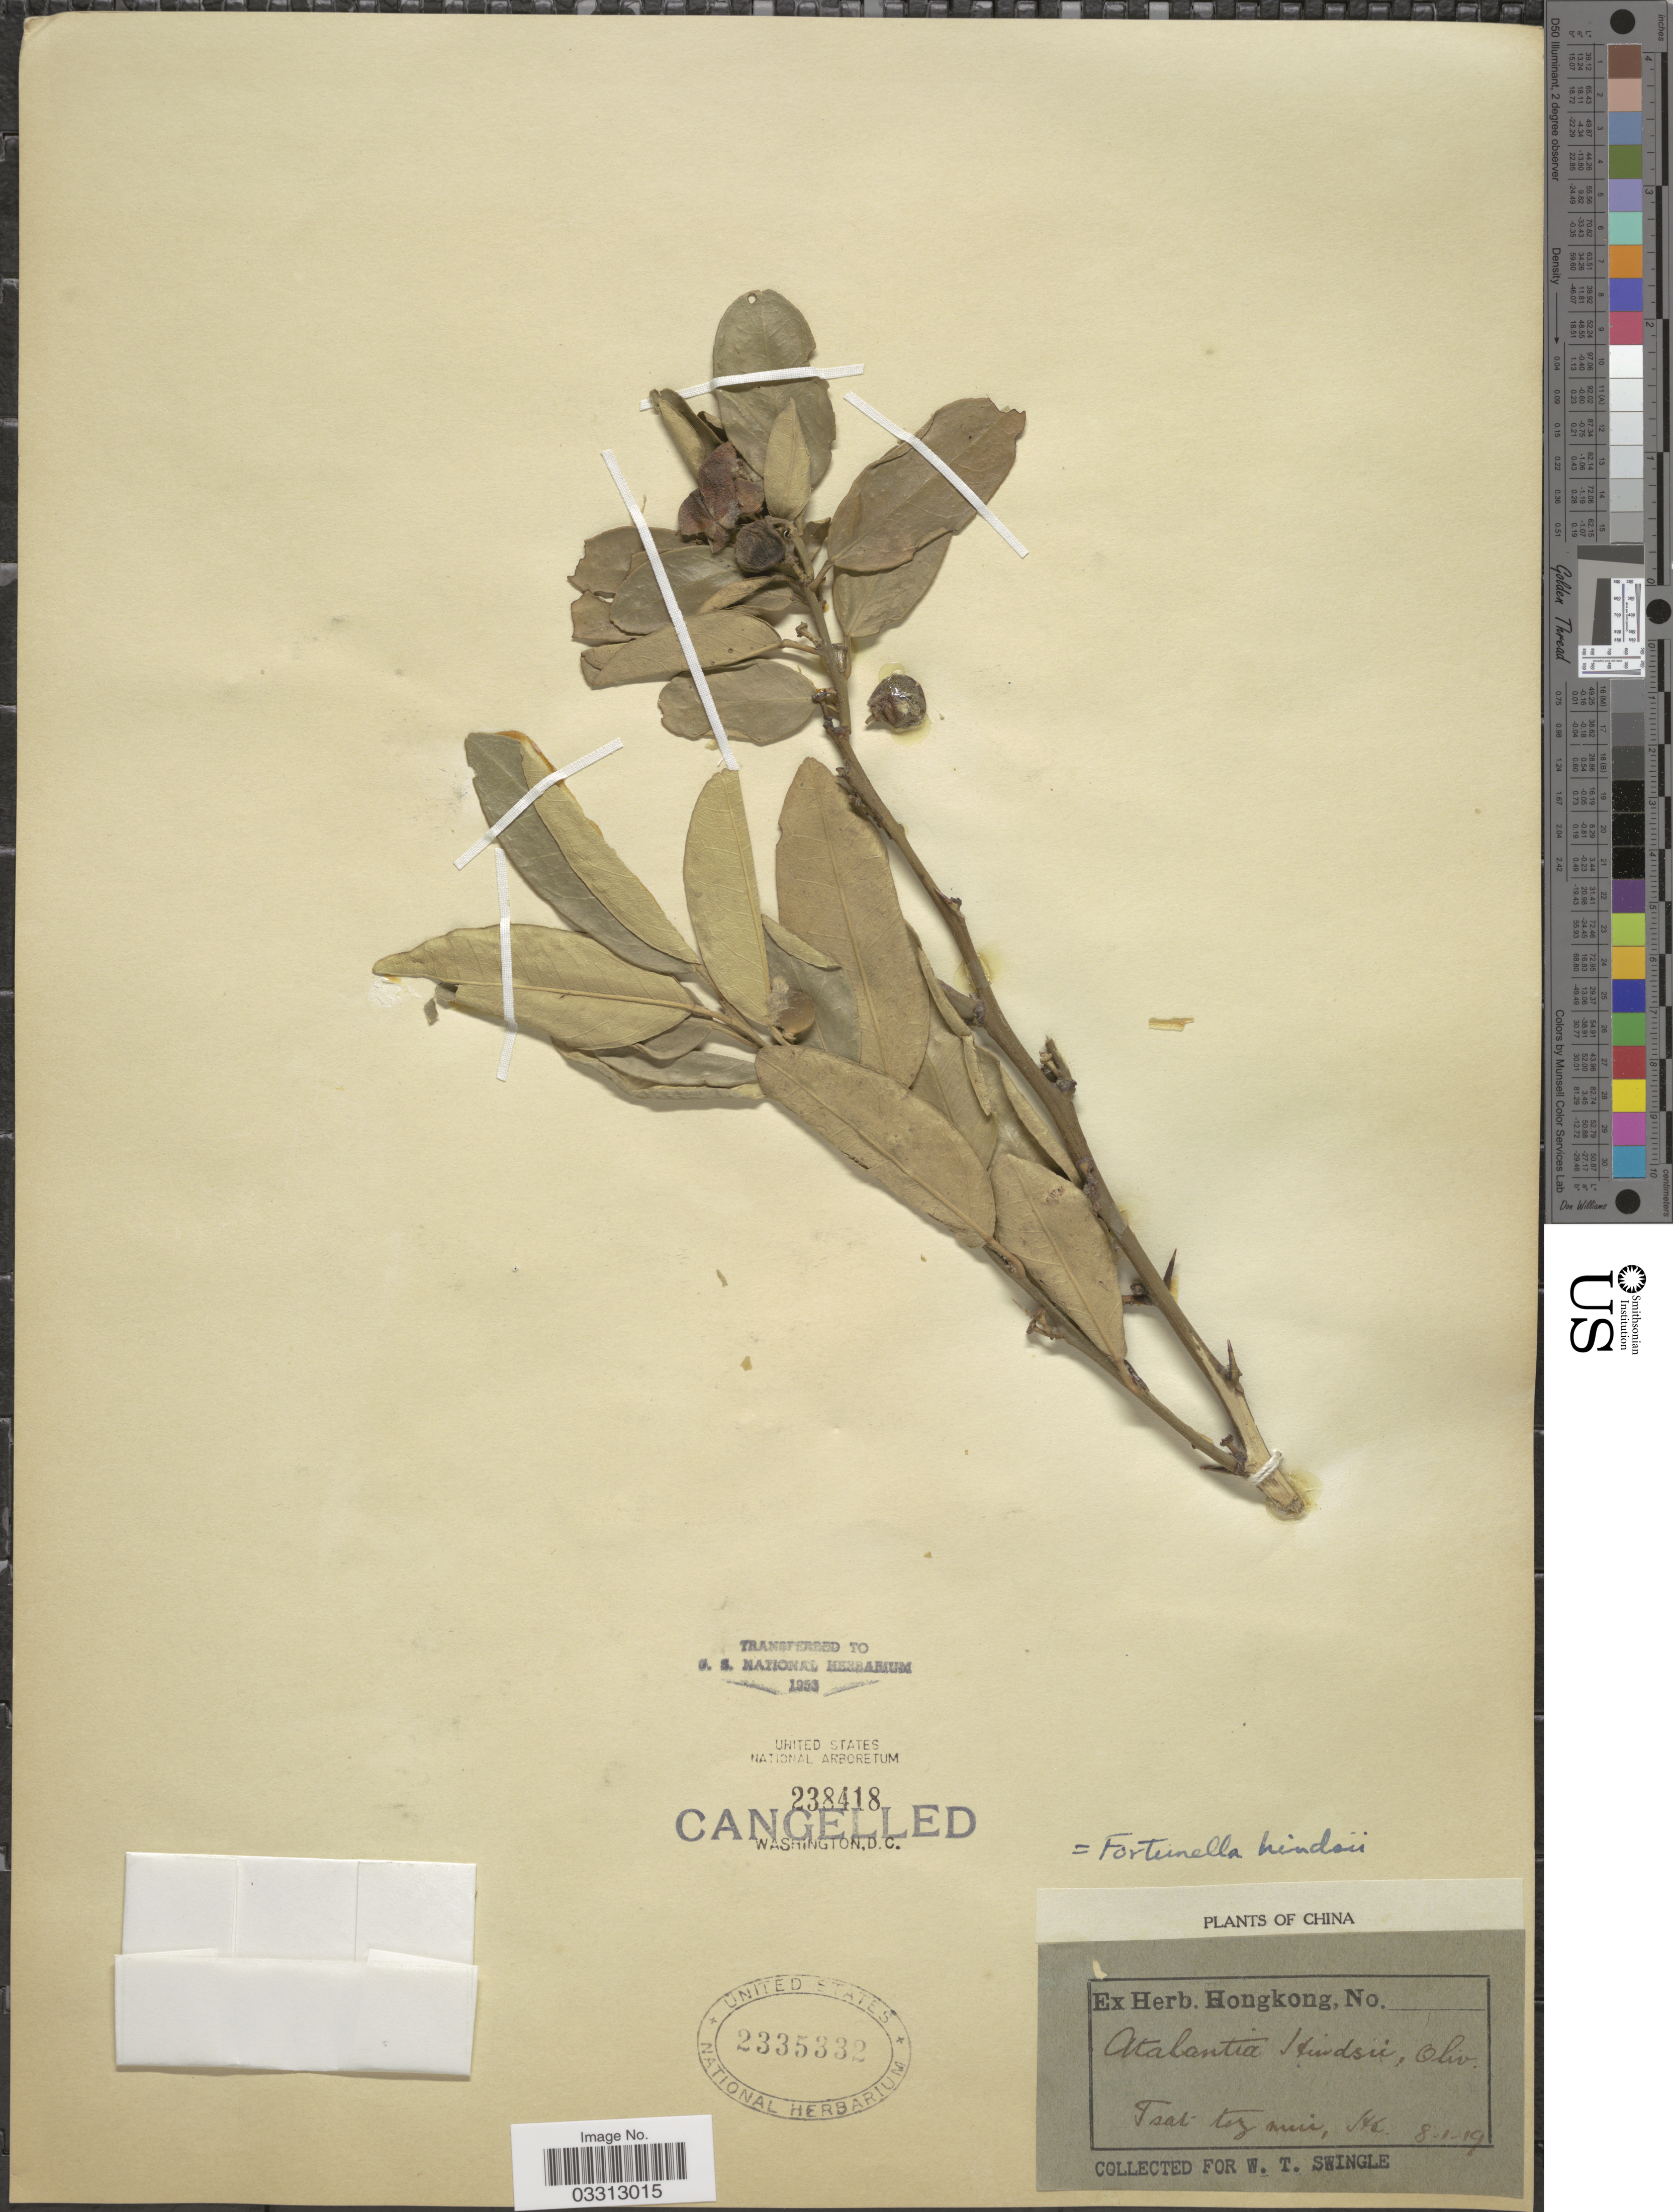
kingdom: Plantae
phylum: Tracheophyta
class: Magnoliopsida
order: Sapindales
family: Rutaceae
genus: Citrus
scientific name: Citrus japonica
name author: Thunb.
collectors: W. T. Swingle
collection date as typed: Transcribed d/m/y: 8/1/19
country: China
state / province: Hong Kong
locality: Tsat-tsz nuis, HK. [interpreted]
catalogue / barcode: US 2335332